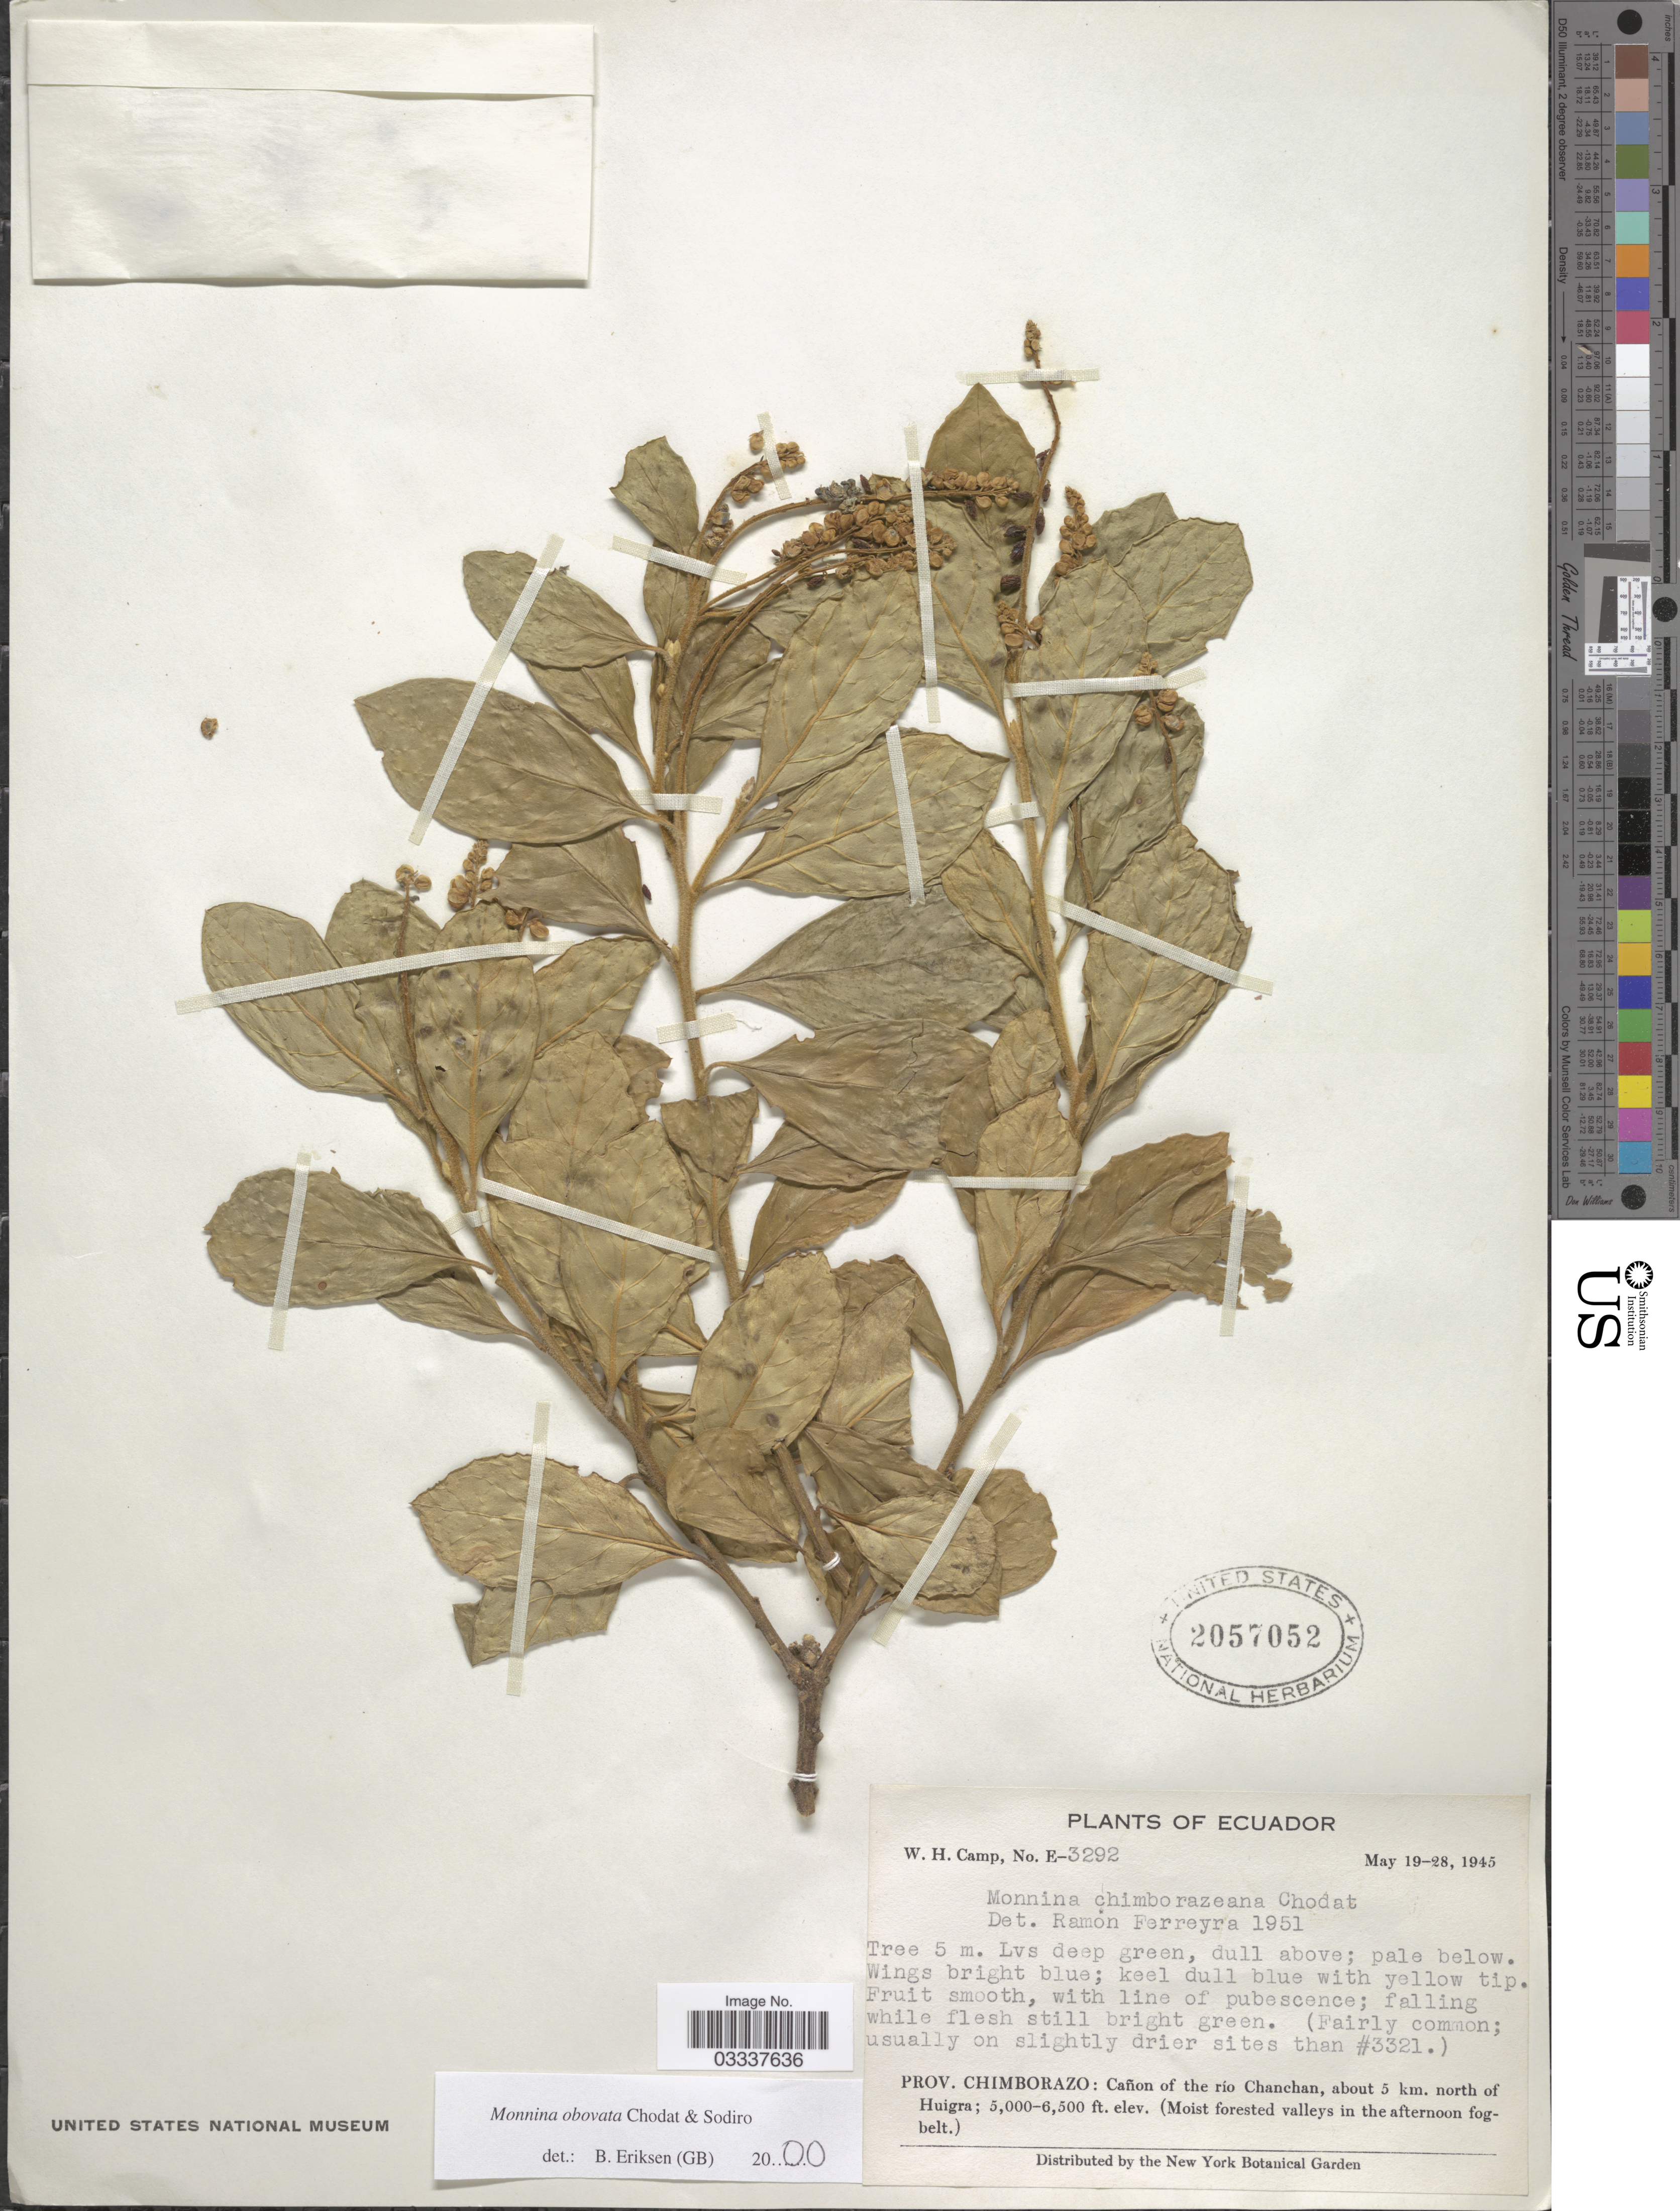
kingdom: Plantae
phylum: Tracheophyta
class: Magnoliopsida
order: Fabales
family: Polygalaceae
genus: Monnina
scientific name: Monnina obovata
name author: Chodat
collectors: W. H. Camp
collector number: E-3292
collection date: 1945-05-19/1945-05-28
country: Ecuador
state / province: Chimborazo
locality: Cañon of the río Chanchan, about 5 km. north of Huigra.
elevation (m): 1524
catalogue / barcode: US 2057052